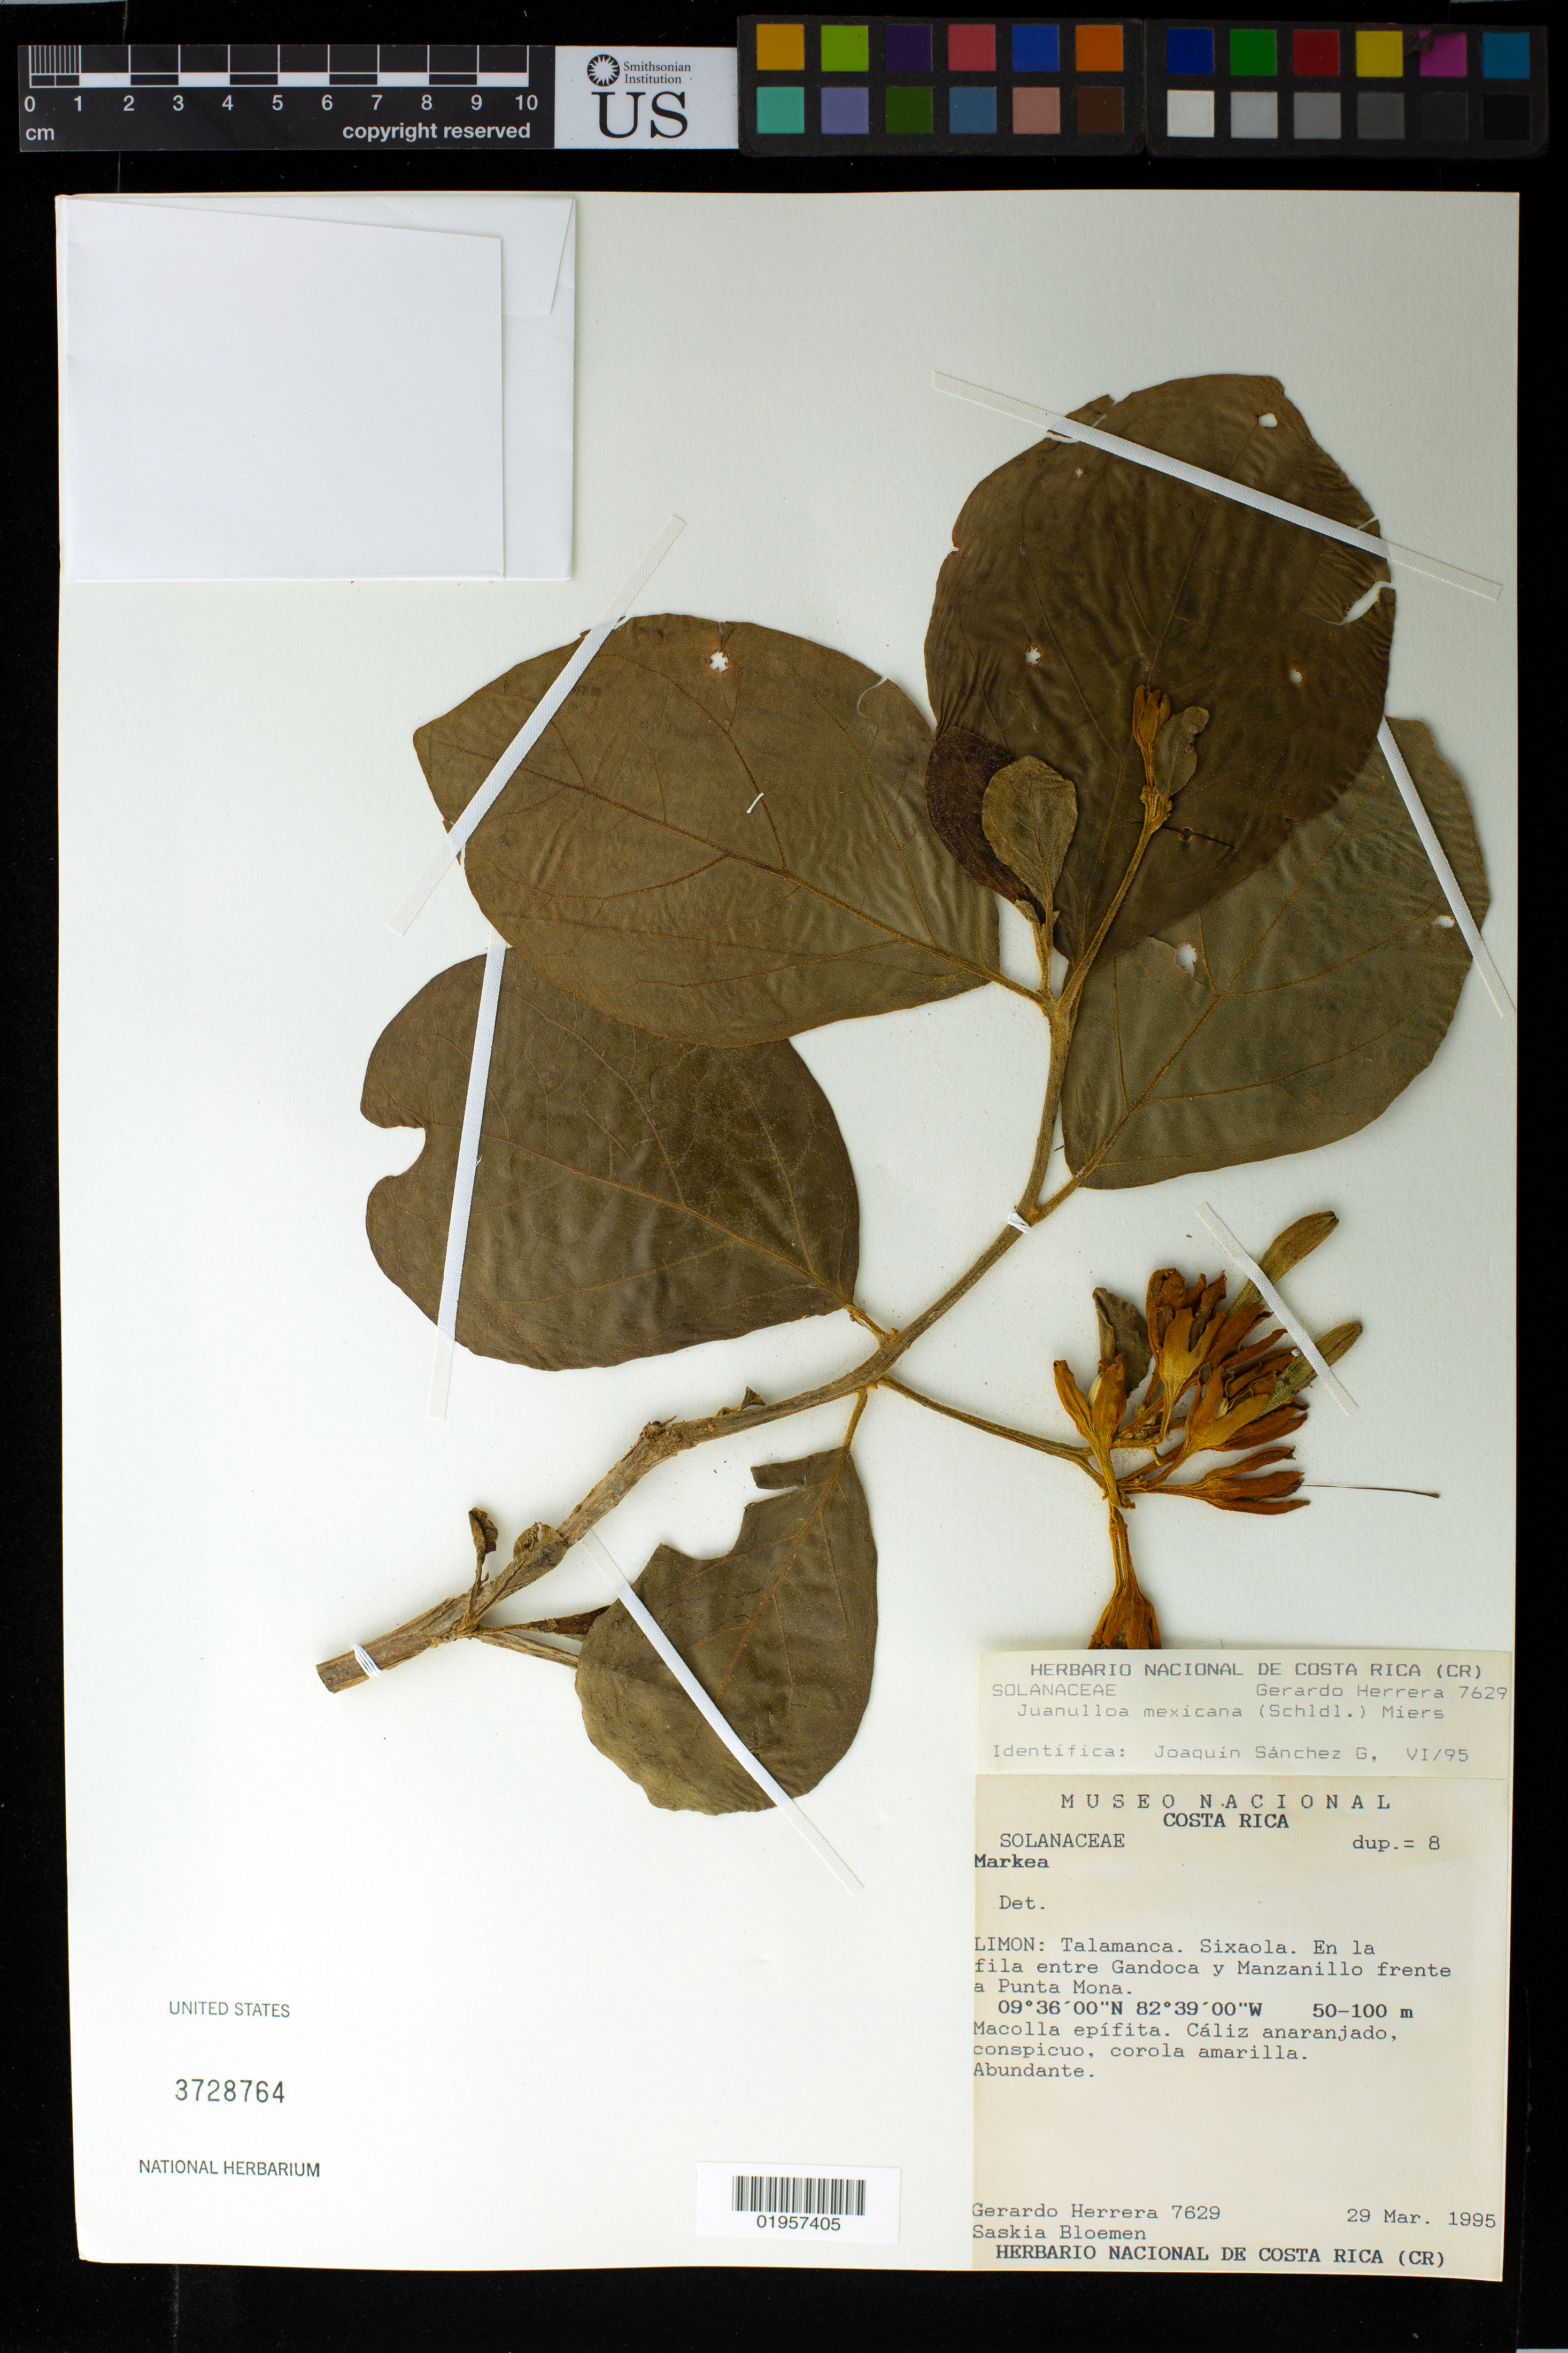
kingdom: Plantae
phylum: Tracheophyta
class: Magnoliopsida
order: Solanales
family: Solanaceae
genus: Juanulloa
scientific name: Juanulloa mexicana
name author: Miers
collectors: G. Herrera & S. Bloemen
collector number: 7629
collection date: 1995-03-29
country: Costa Rica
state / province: Limón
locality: Talamanca. Sixaola. En la fila entre Gandoca y Manzanillo frente a Punta Mona.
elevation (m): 50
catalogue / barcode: US 3728764